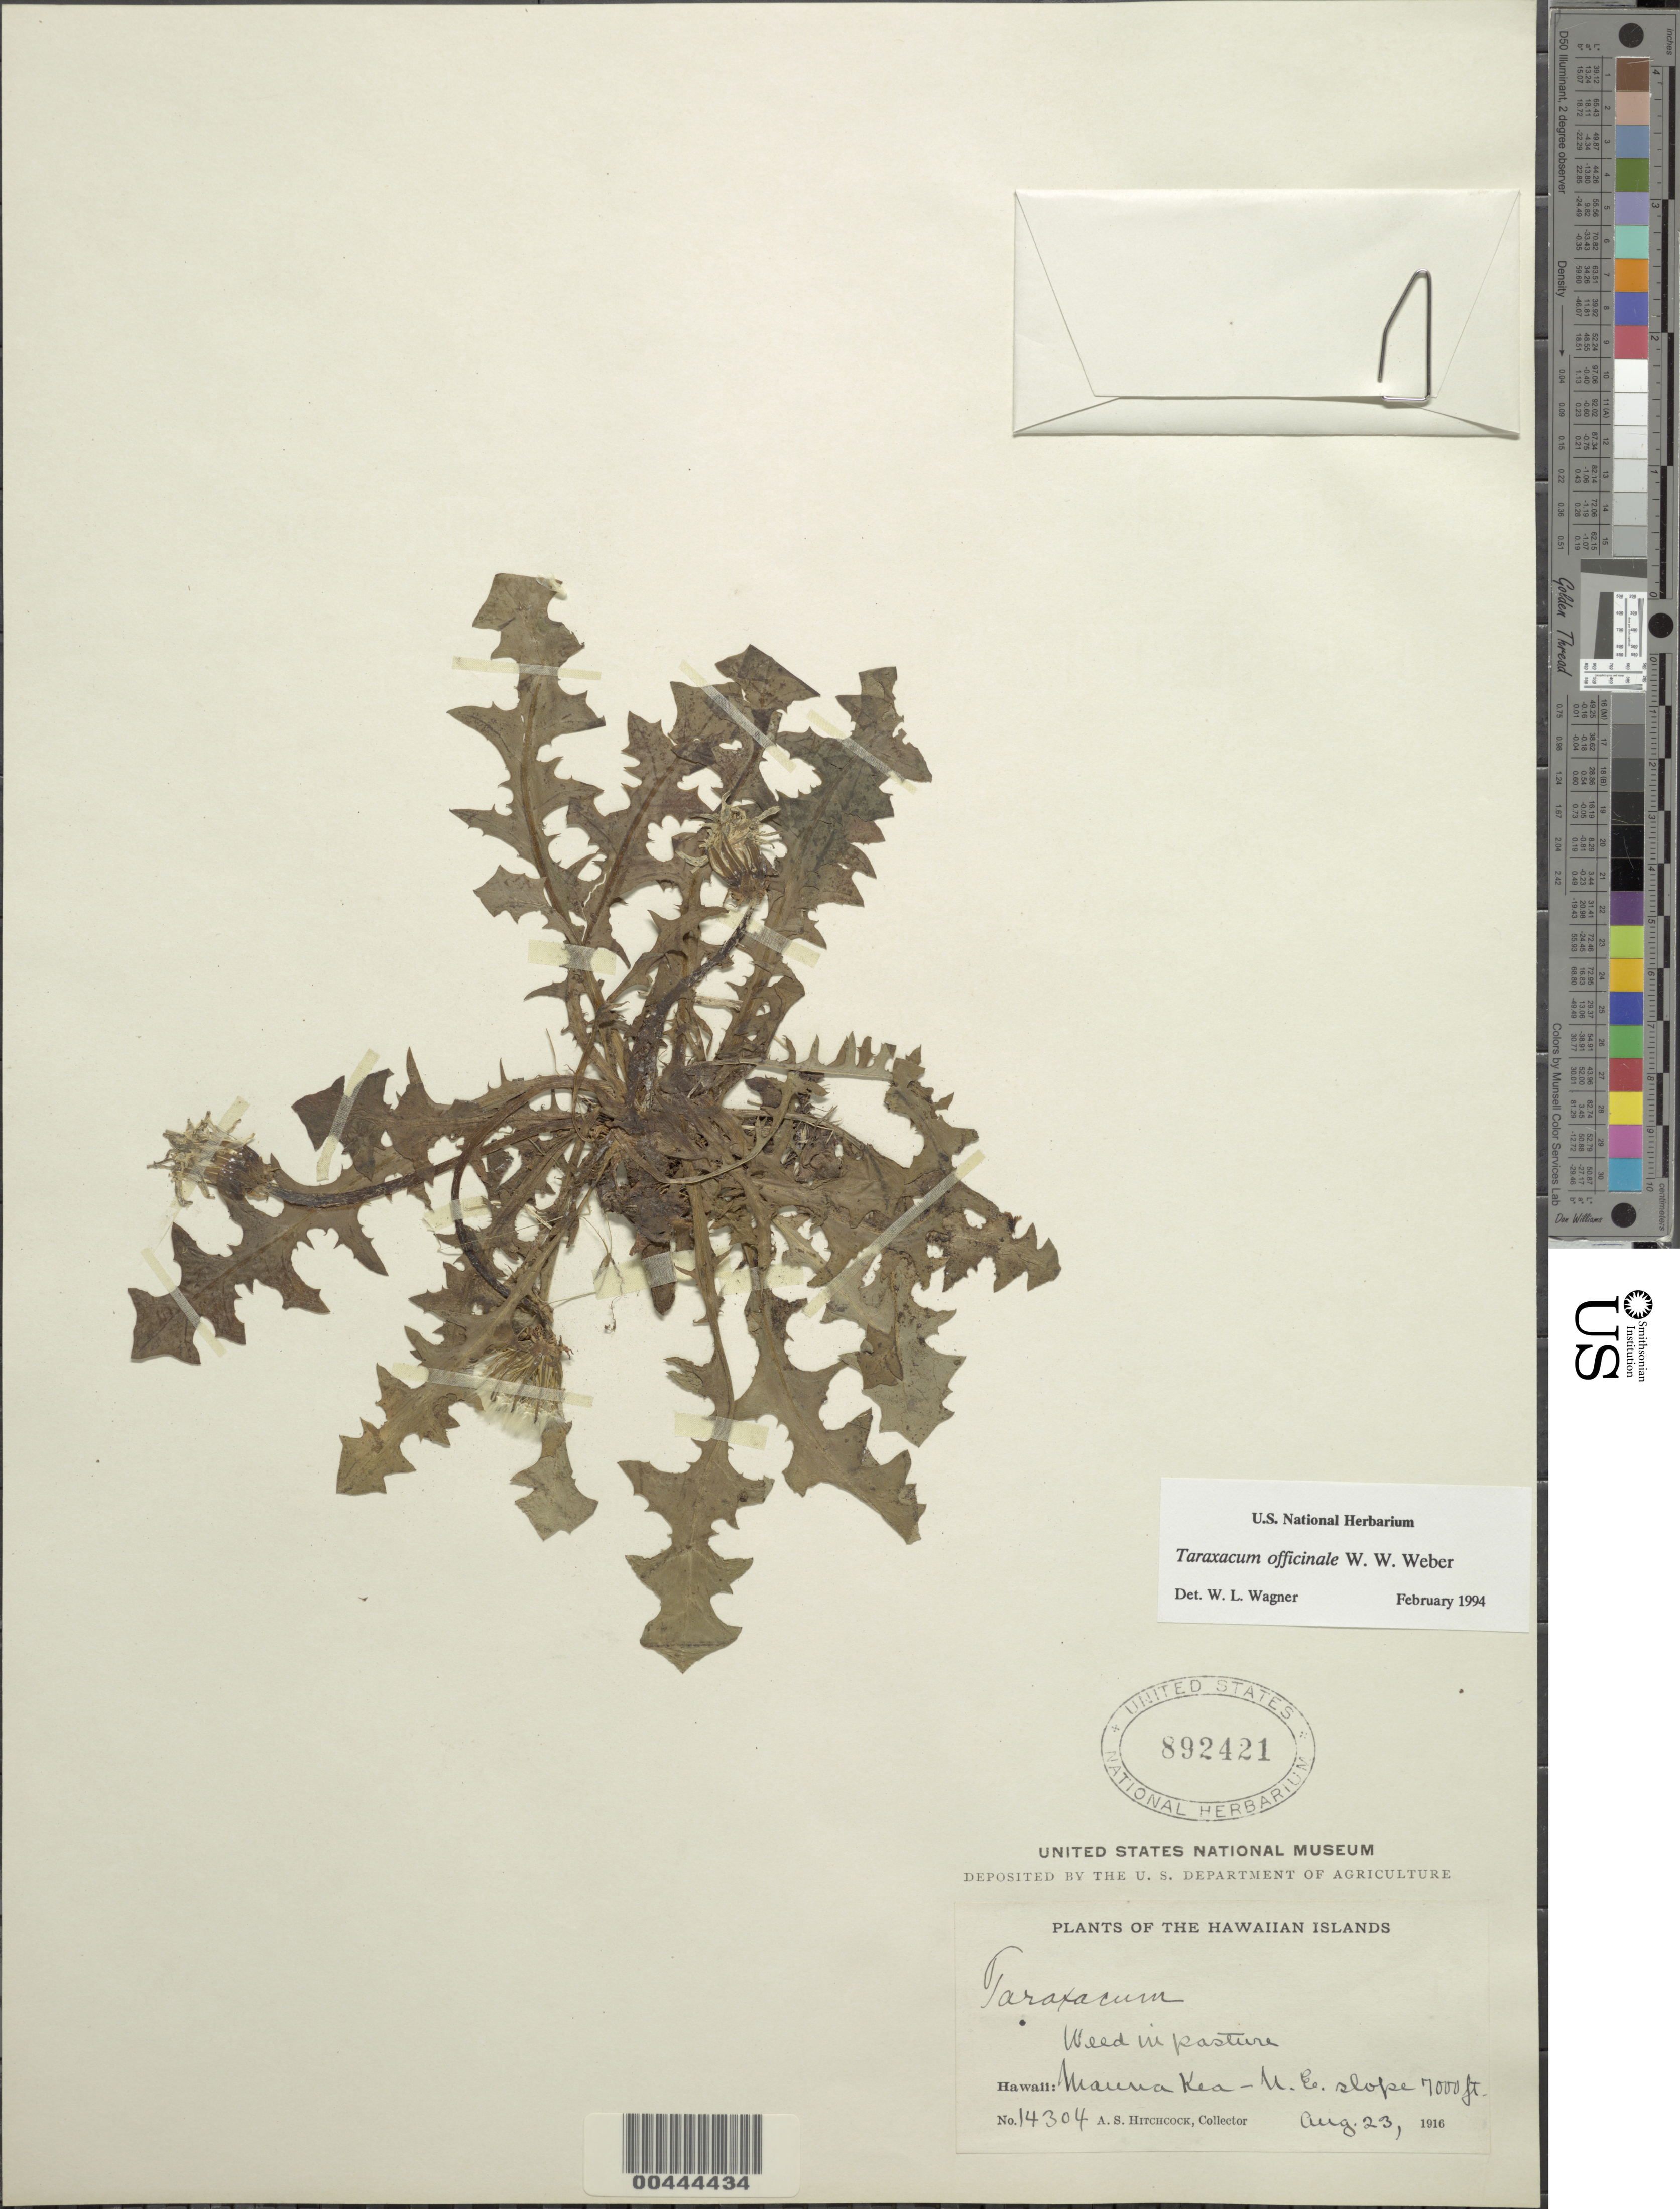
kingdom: Plantae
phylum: Tracheophyta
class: Magnoliopsida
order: Asterales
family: Asteraceae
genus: Taraxacum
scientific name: Taraxacum officinale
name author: G.H. Weber ex F.H. Wigg.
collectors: A. S. Hitchcock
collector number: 14304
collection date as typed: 23 Aug 1916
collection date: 1916-08-23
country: United States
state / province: Hawaii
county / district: Hawaii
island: Hawaii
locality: Mauna Kea - N.E. slope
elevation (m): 2134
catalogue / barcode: US 892421